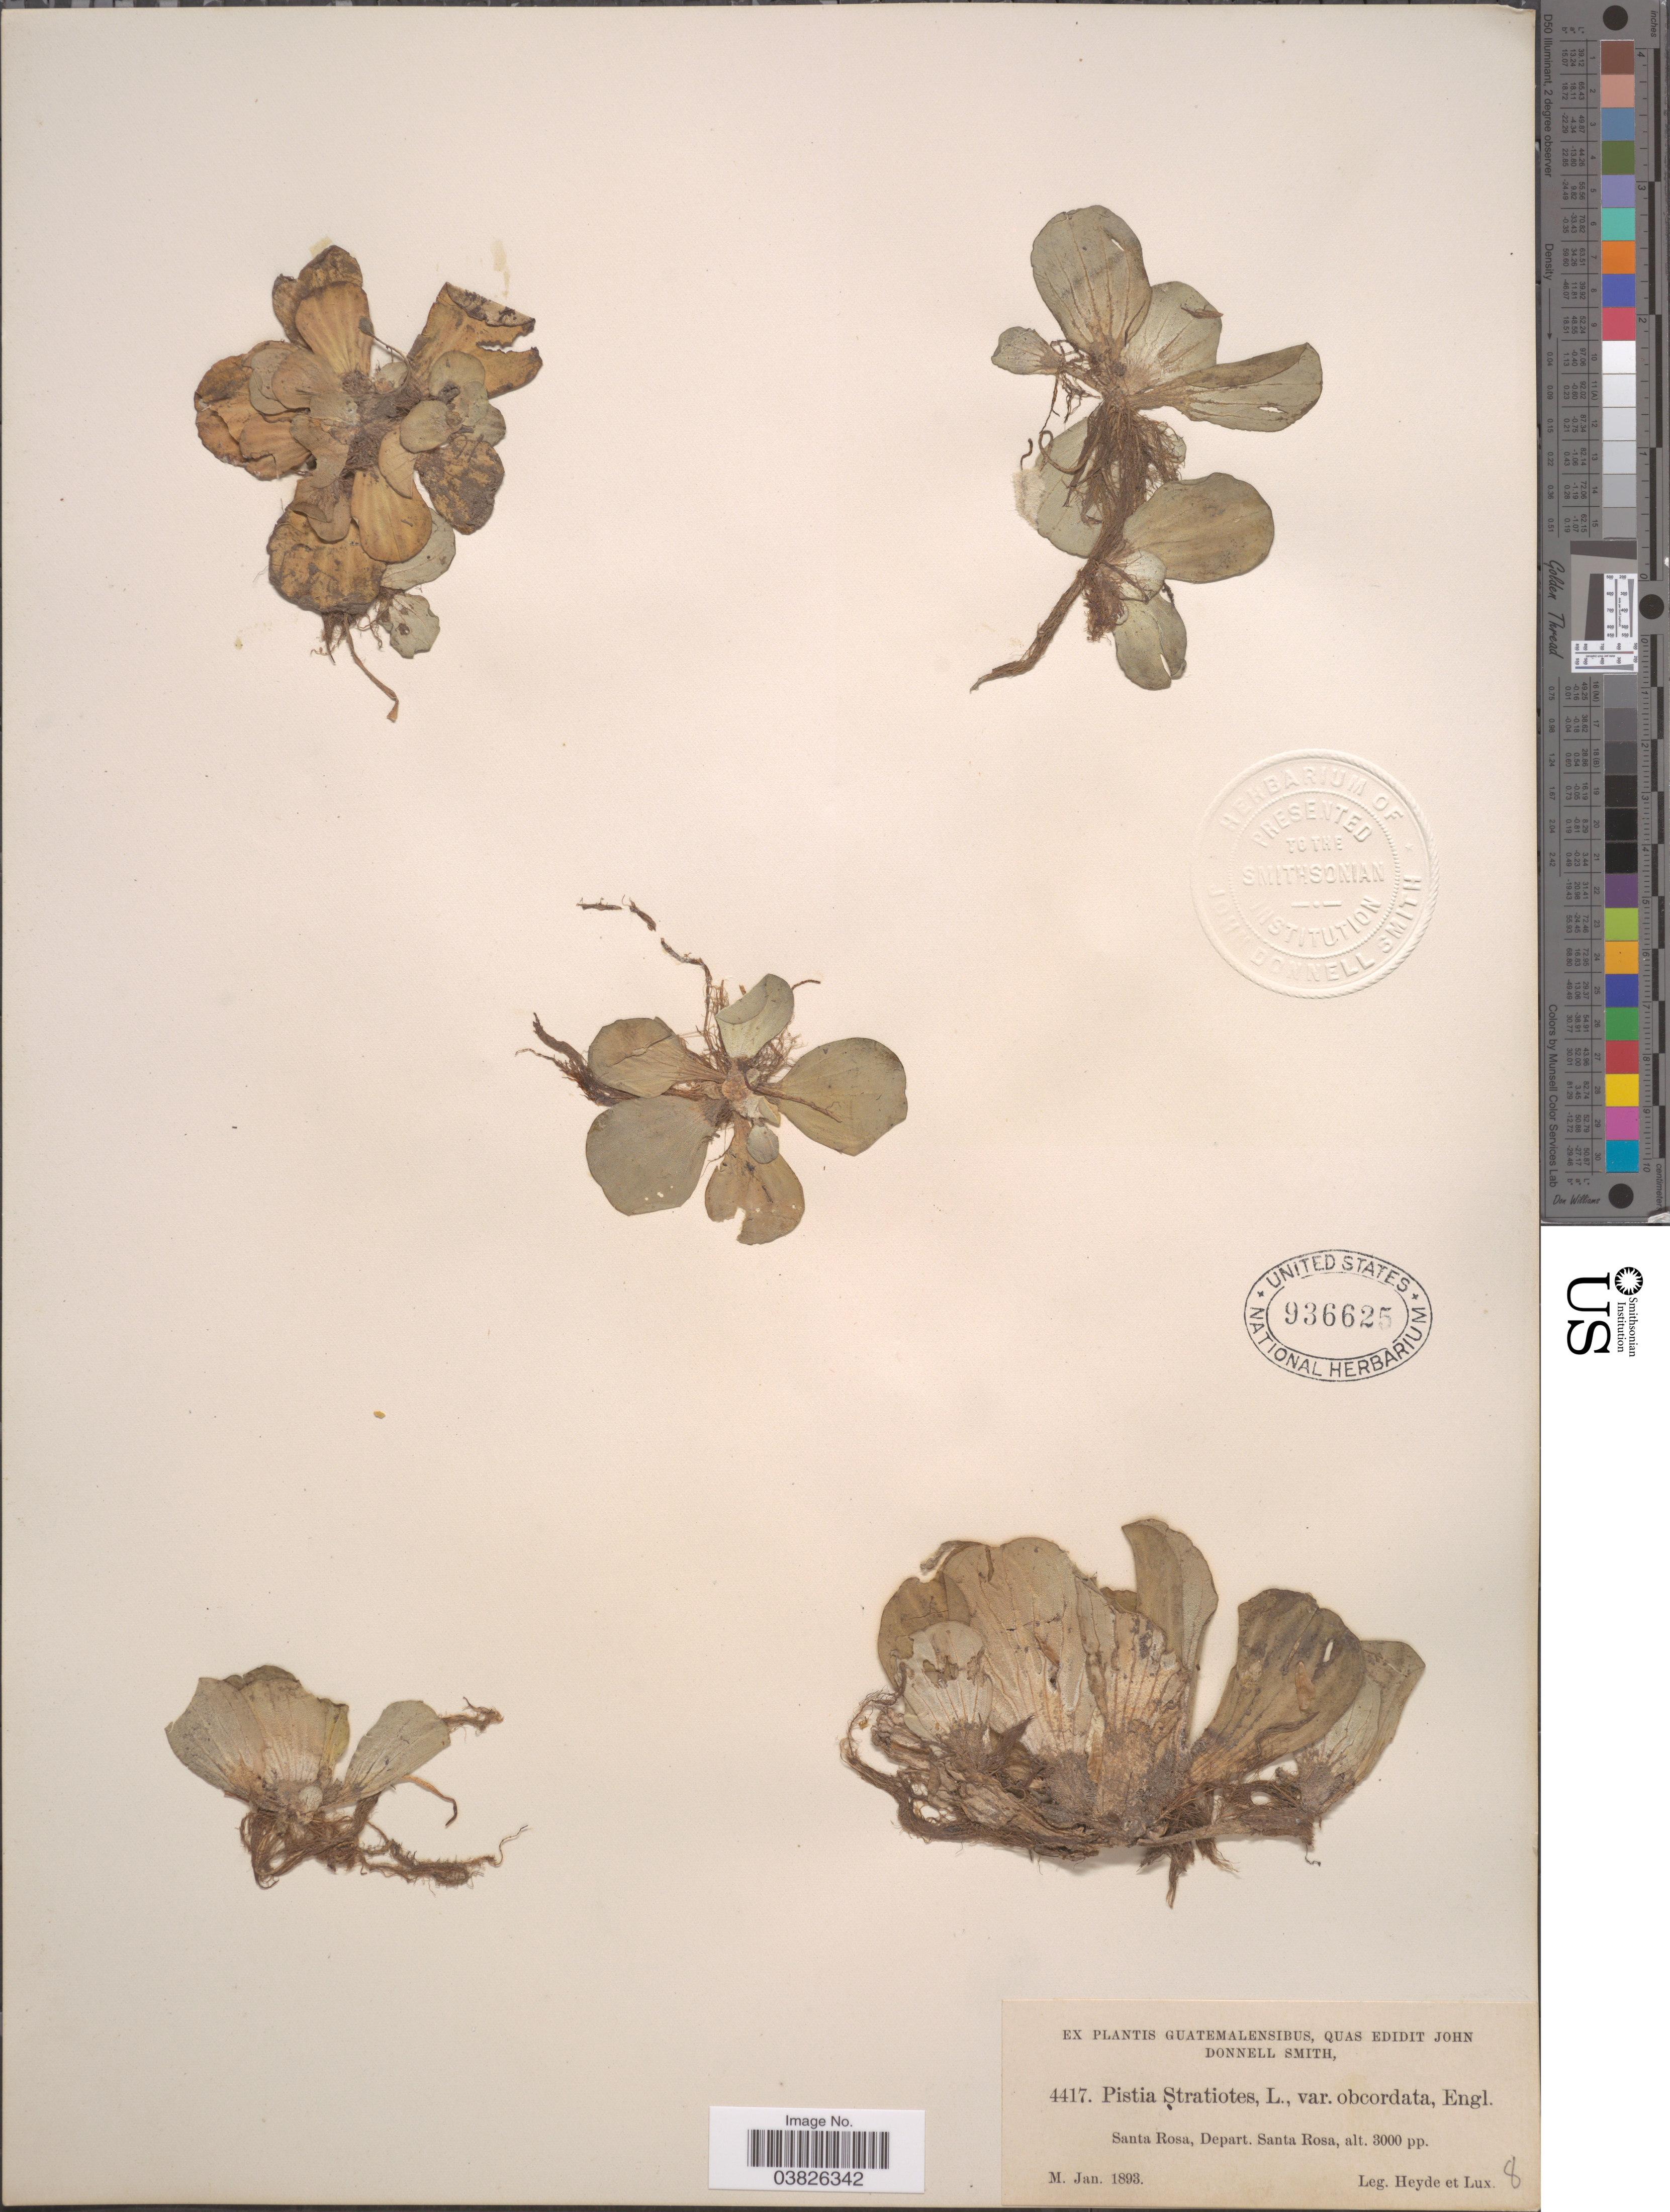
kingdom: Plantae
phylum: Tracheophyta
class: Liliopsida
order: Alismatales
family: Araceae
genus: Pistia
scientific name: Pistia stratiotes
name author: L.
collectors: Heyde & Lux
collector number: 4417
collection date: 1893-01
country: Guatemala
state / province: Santa Rosa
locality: Santa Rosa, Depart. Santa Rosa.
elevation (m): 914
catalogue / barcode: US 936625